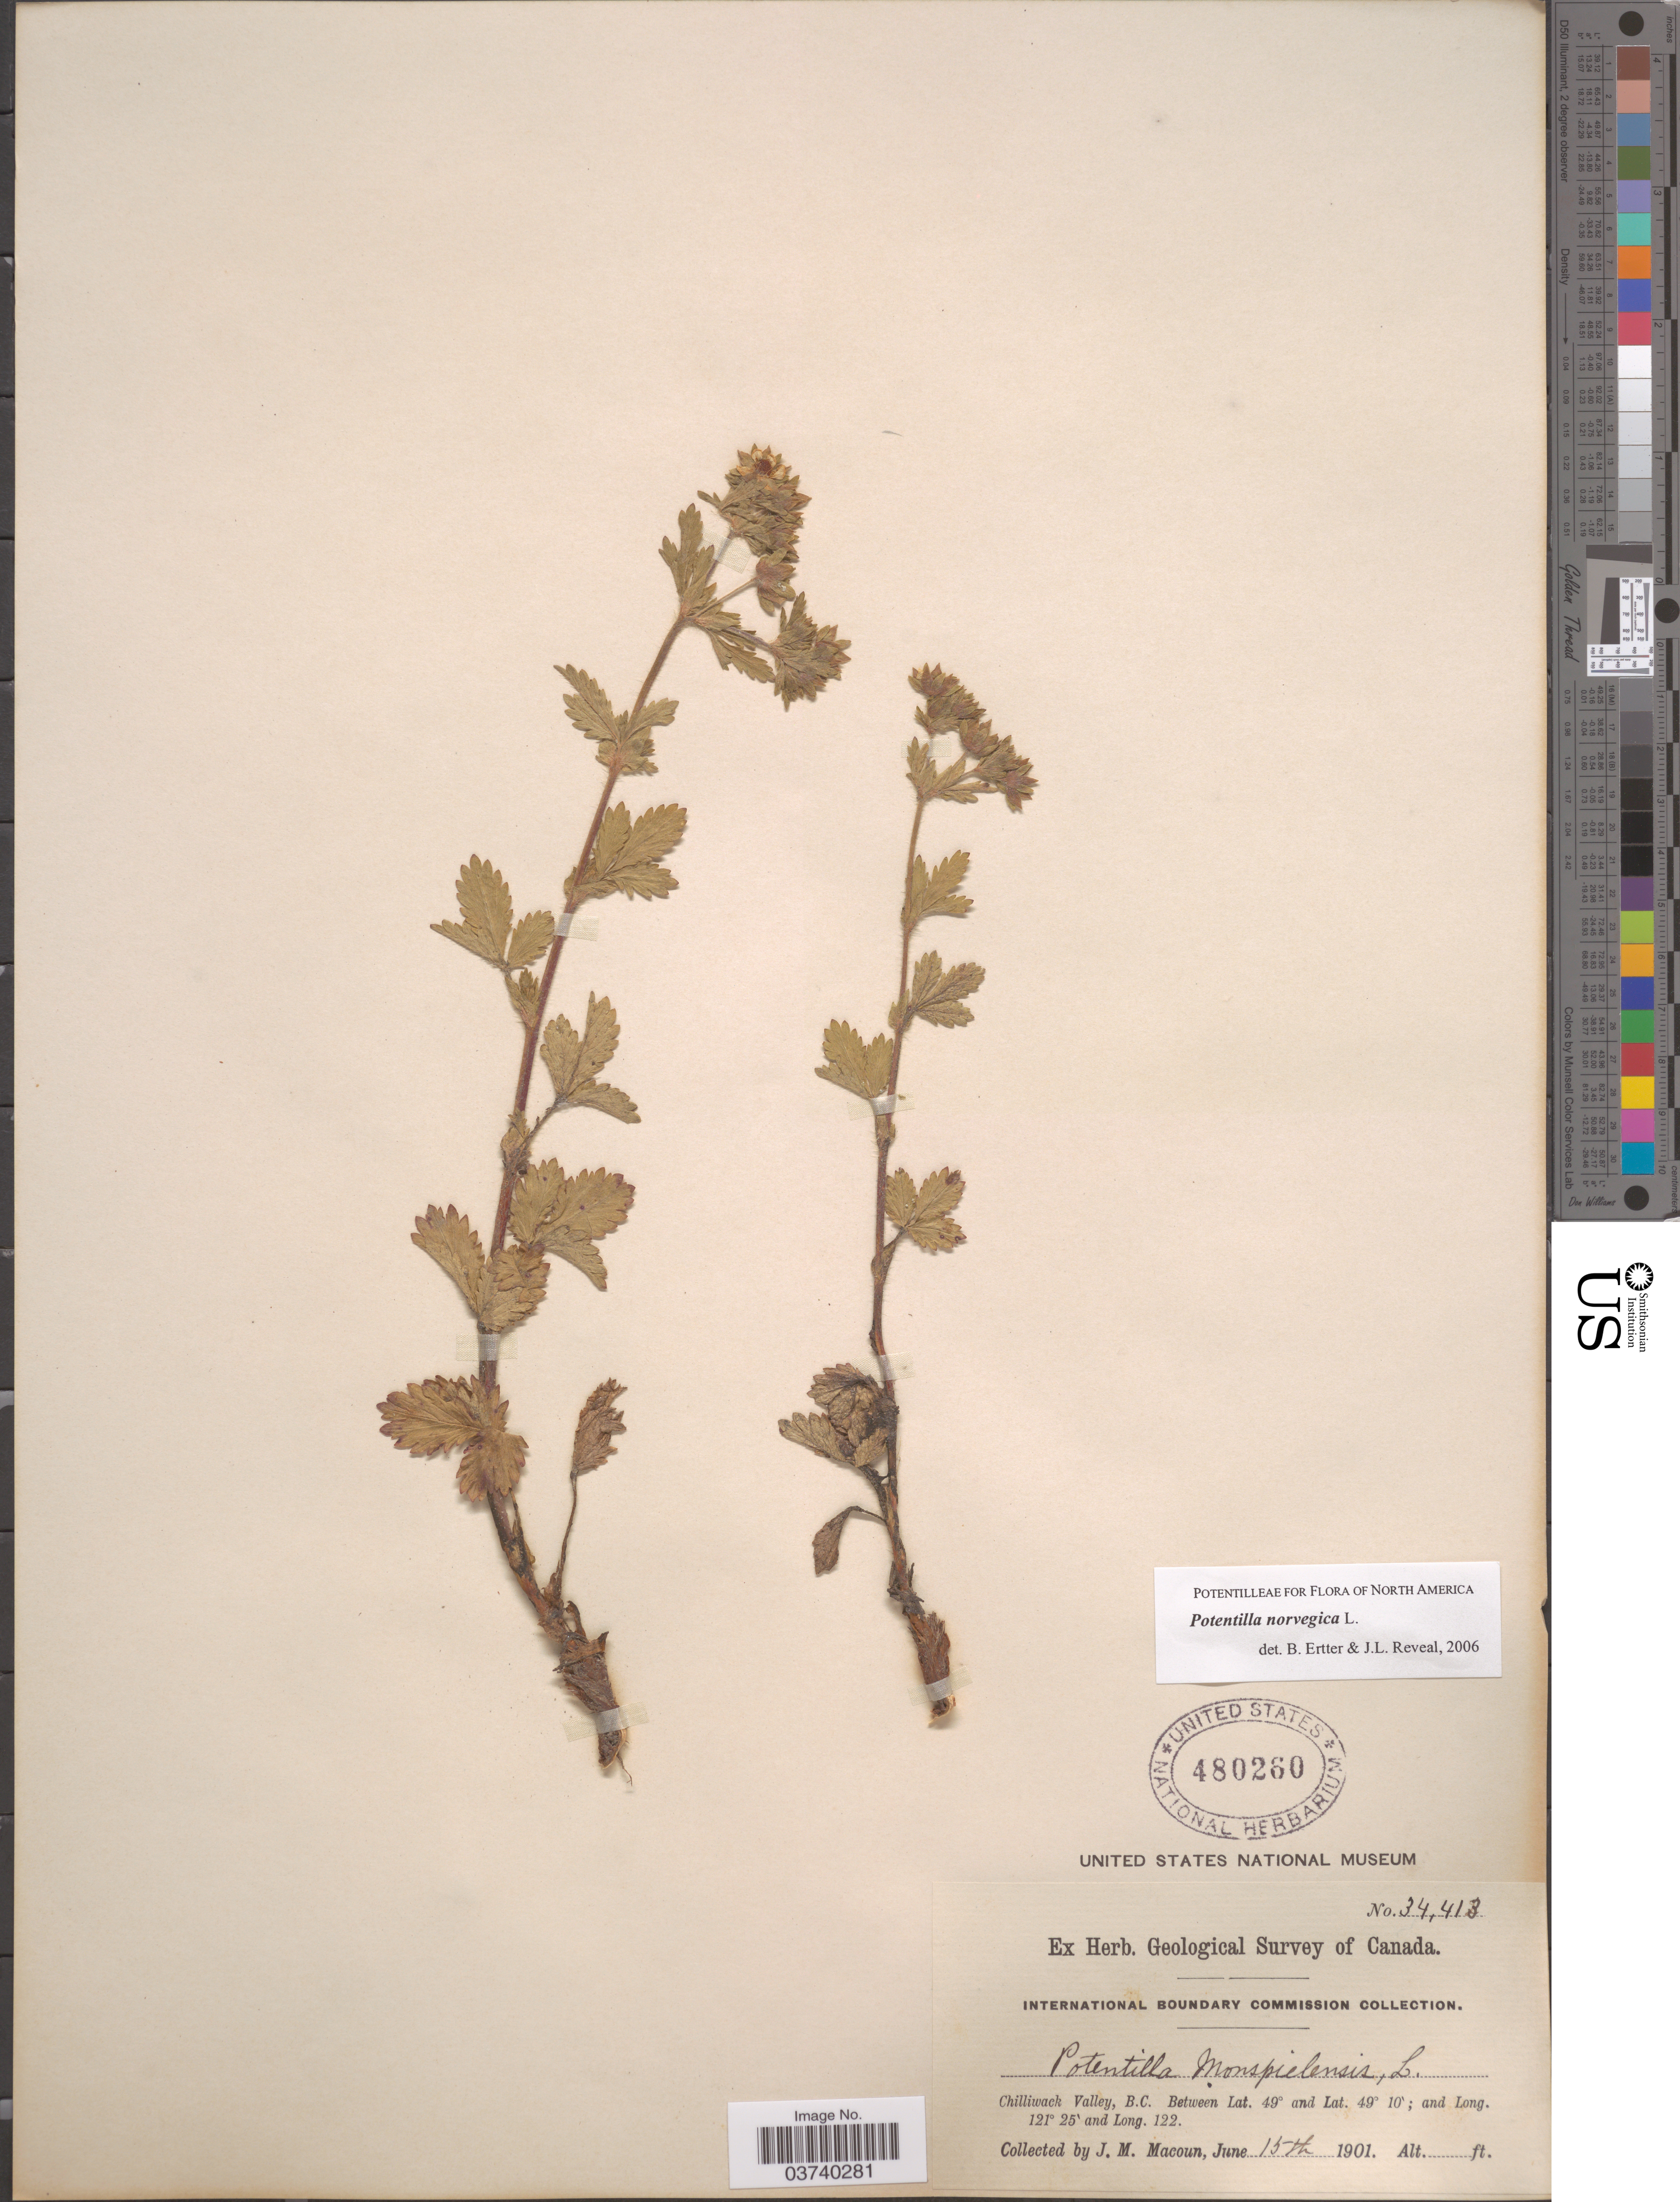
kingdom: Plantae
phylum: Tracheophyta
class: Magnoliopsida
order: Rosales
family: Rosaceae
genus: Potentilla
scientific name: Potentilla norvegica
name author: L.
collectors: J. M. Macoun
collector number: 34413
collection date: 1901-06-15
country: Canada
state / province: British Columbia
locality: Chilliwack Valley.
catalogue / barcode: US 480260